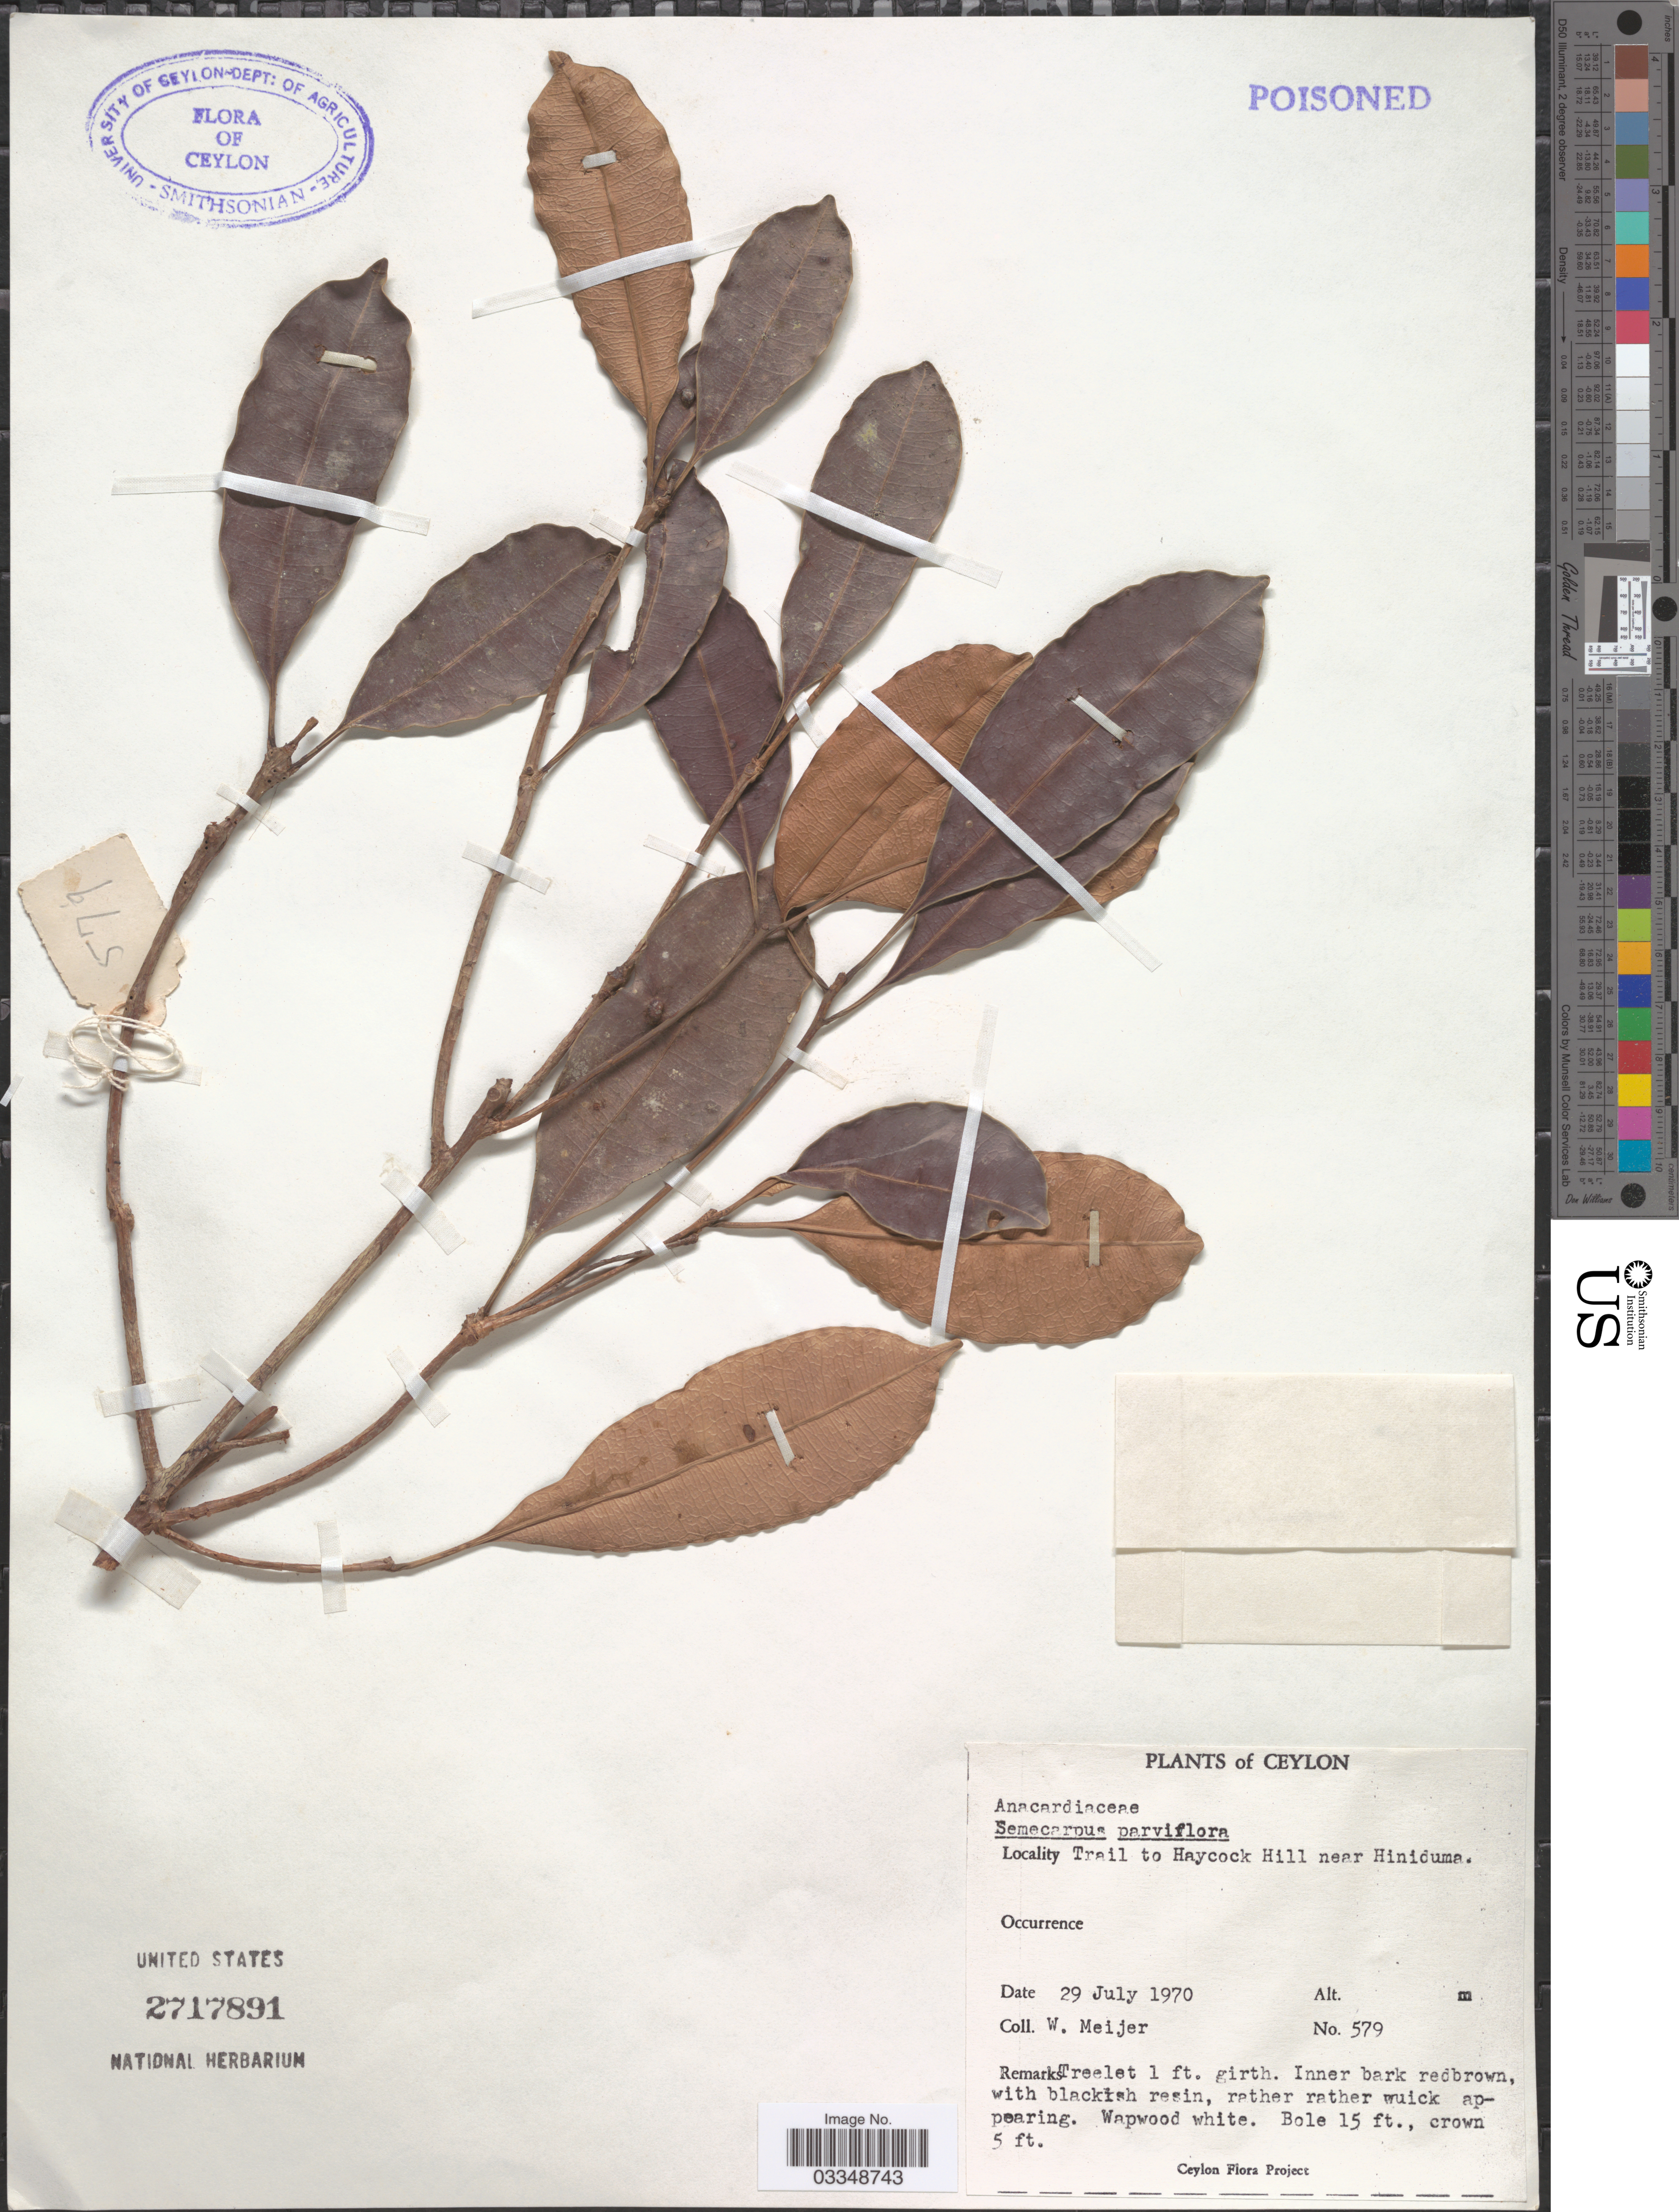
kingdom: Plantae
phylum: Tracheophyta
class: Magnoliopsida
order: Sapindales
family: Anacardiaceae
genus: Semecarpus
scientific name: Semecarpus parvifolius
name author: Thwaites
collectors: W. Meijer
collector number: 579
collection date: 1970-07-29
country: Sri Lanka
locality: Ceylon. Trail to Haycock Hill near Hiniduma.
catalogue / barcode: US 2717891